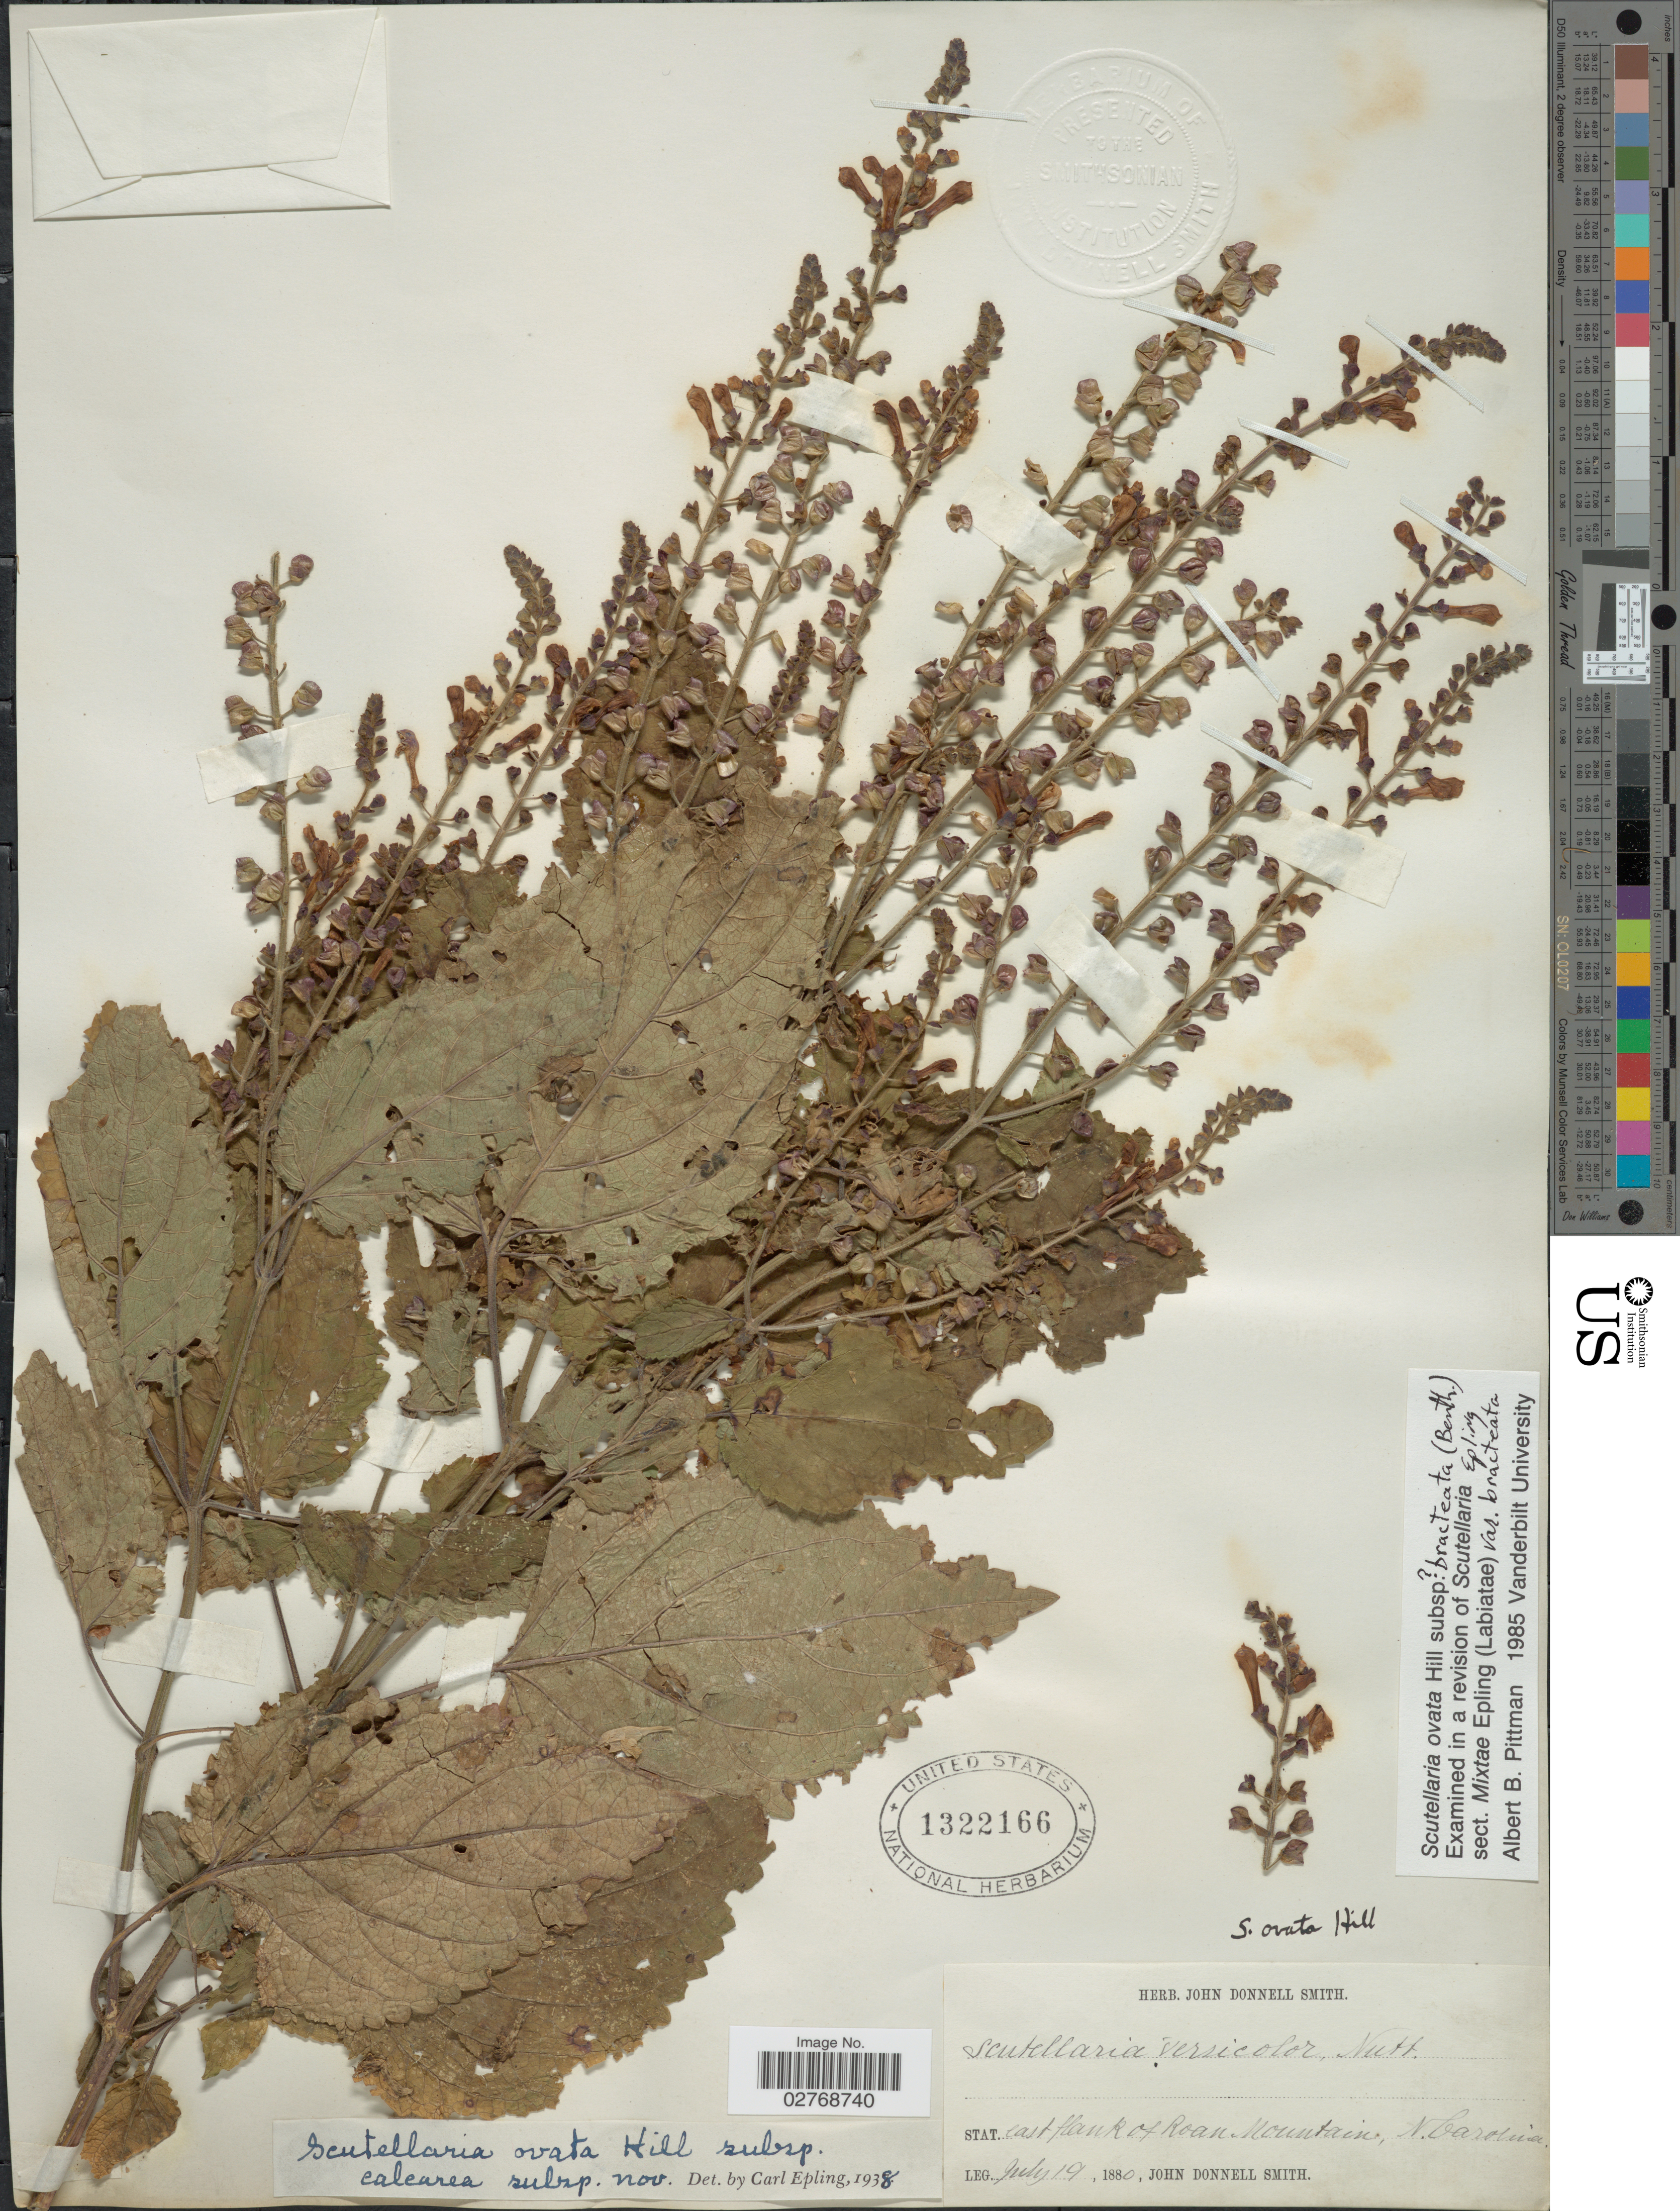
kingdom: Plantae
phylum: Tracheophyta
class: Magnoliopsida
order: Lamiales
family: Lamiaceae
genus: Scutellaria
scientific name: Scutellaria ovata subsp. bracteata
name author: (Benth.) Epling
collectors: J. Donnell Smith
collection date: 1880-07-19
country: United States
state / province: North Carolina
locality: East flank of Roan Mountain.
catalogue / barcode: US 1322166